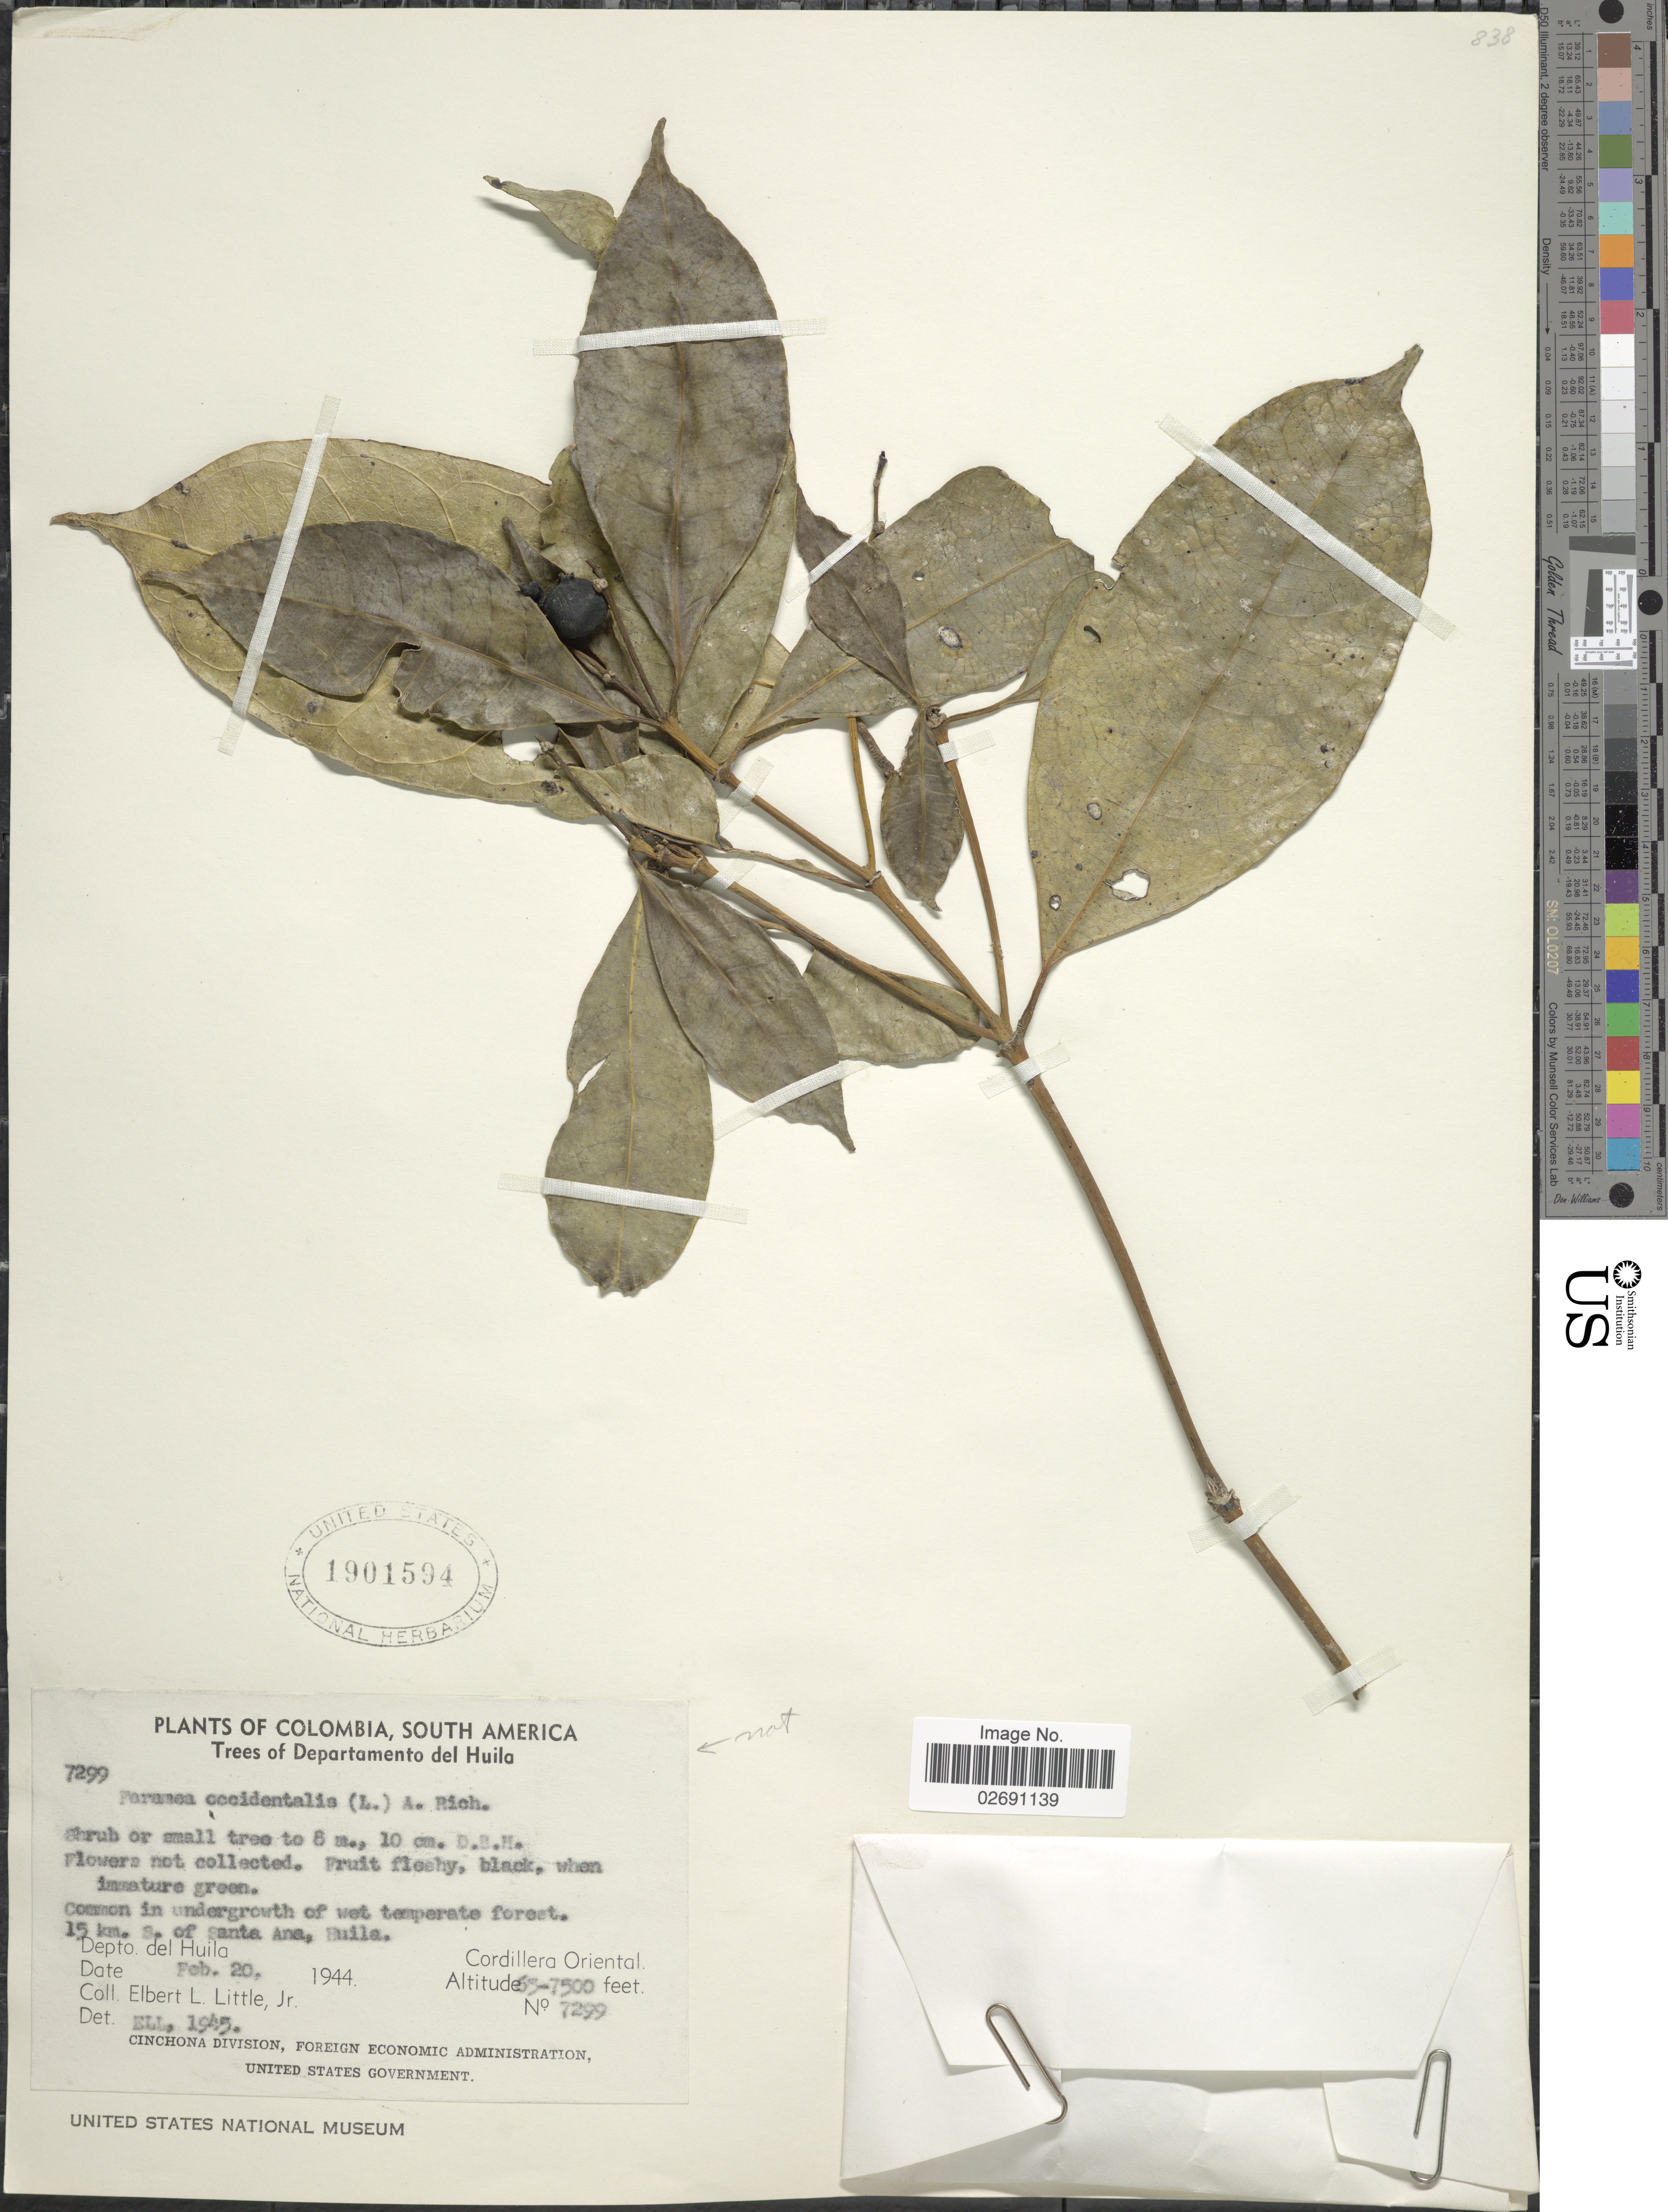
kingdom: Plantae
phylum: Tracheophyta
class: Magnoliopsida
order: Gentianales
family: Rubiaceae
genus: Faramea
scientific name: Faramea sp.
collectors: E. L. Little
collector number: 7299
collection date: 1944-02-20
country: Colombia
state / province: Huila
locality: Trees of Departamento del Huila, in undergrowth of wet temperate forest, 15 km. s. of Santa Ana, Cordillera Oriental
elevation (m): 1920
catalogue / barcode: US 1901594